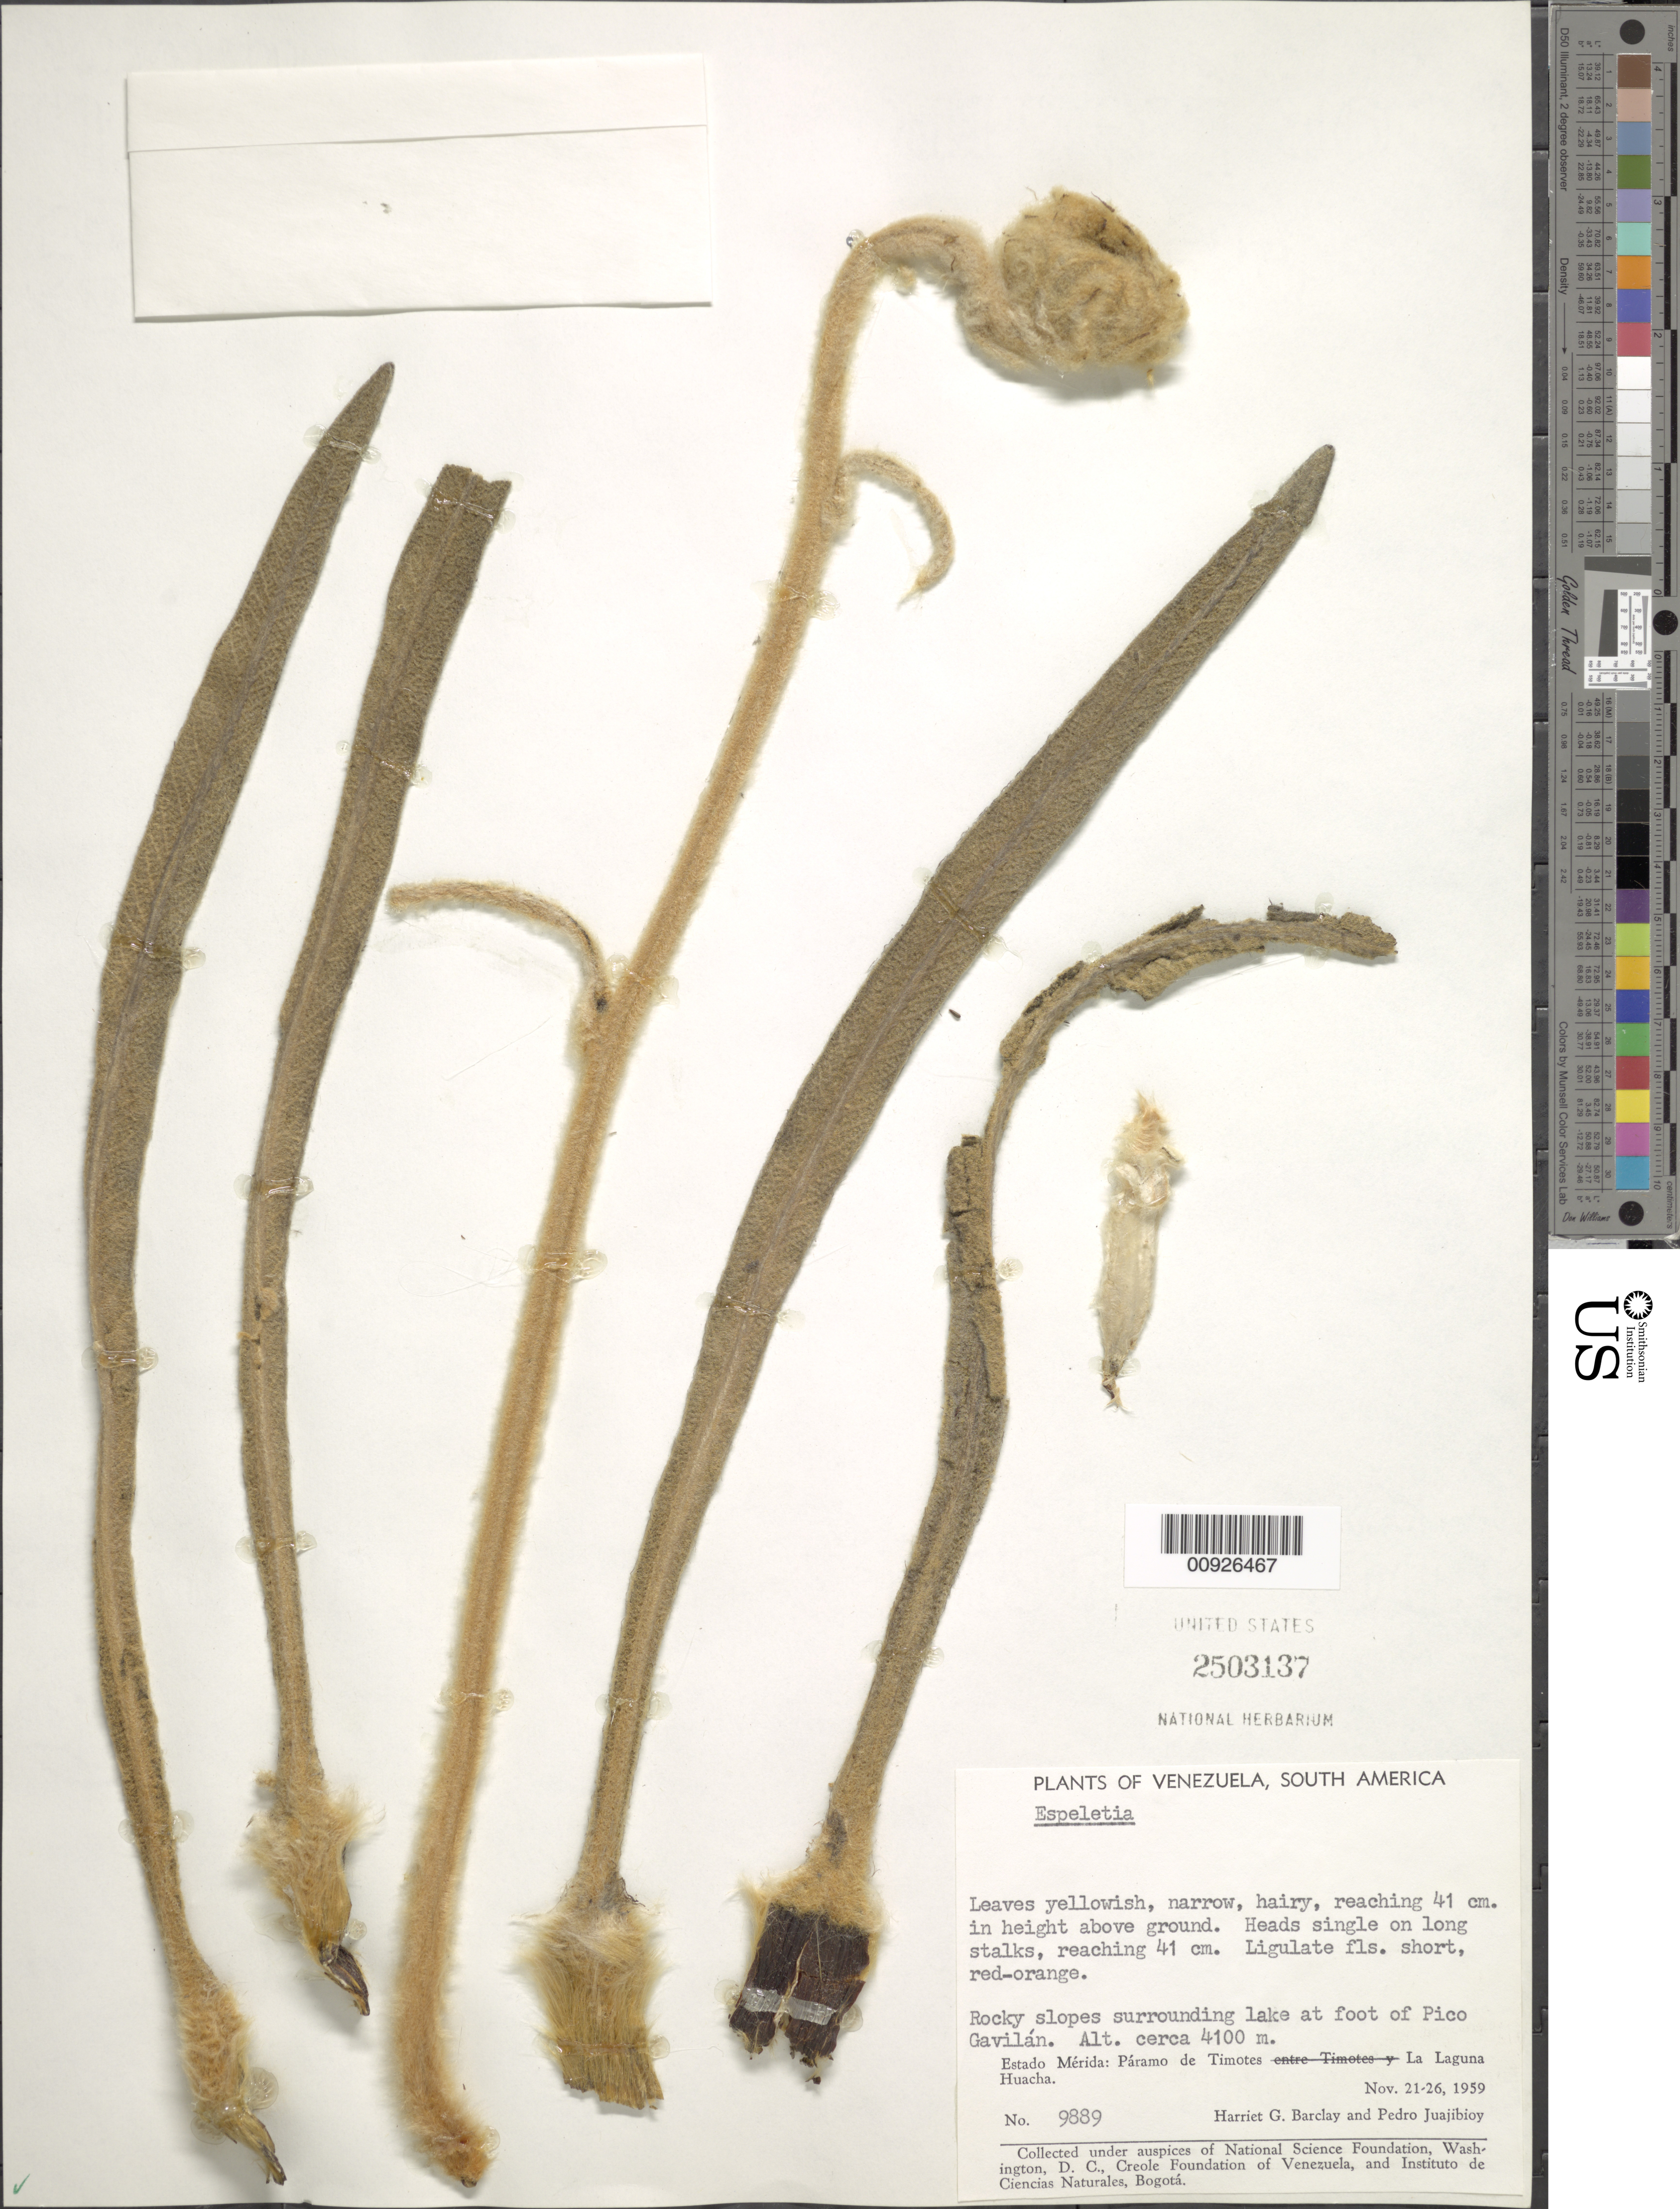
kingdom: Plantae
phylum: Tracheophyta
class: Magnoliopsida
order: Asterales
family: Asteraceae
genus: Coespeletia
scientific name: Coespeletia moritziana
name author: (Sch. Bip. ex Wedd.) Cuatrec.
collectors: H. G. Barclay & P. Juajibioy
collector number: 9889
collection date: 1959-11-21/1959-11-26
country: Venezuela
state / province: Mérida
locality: Páramo de Timotes. En la Laguna Huacha. In rocky slopes surrounding lake at foot of Pico Gavilán. .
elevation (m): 4100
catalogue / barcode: US 2503137